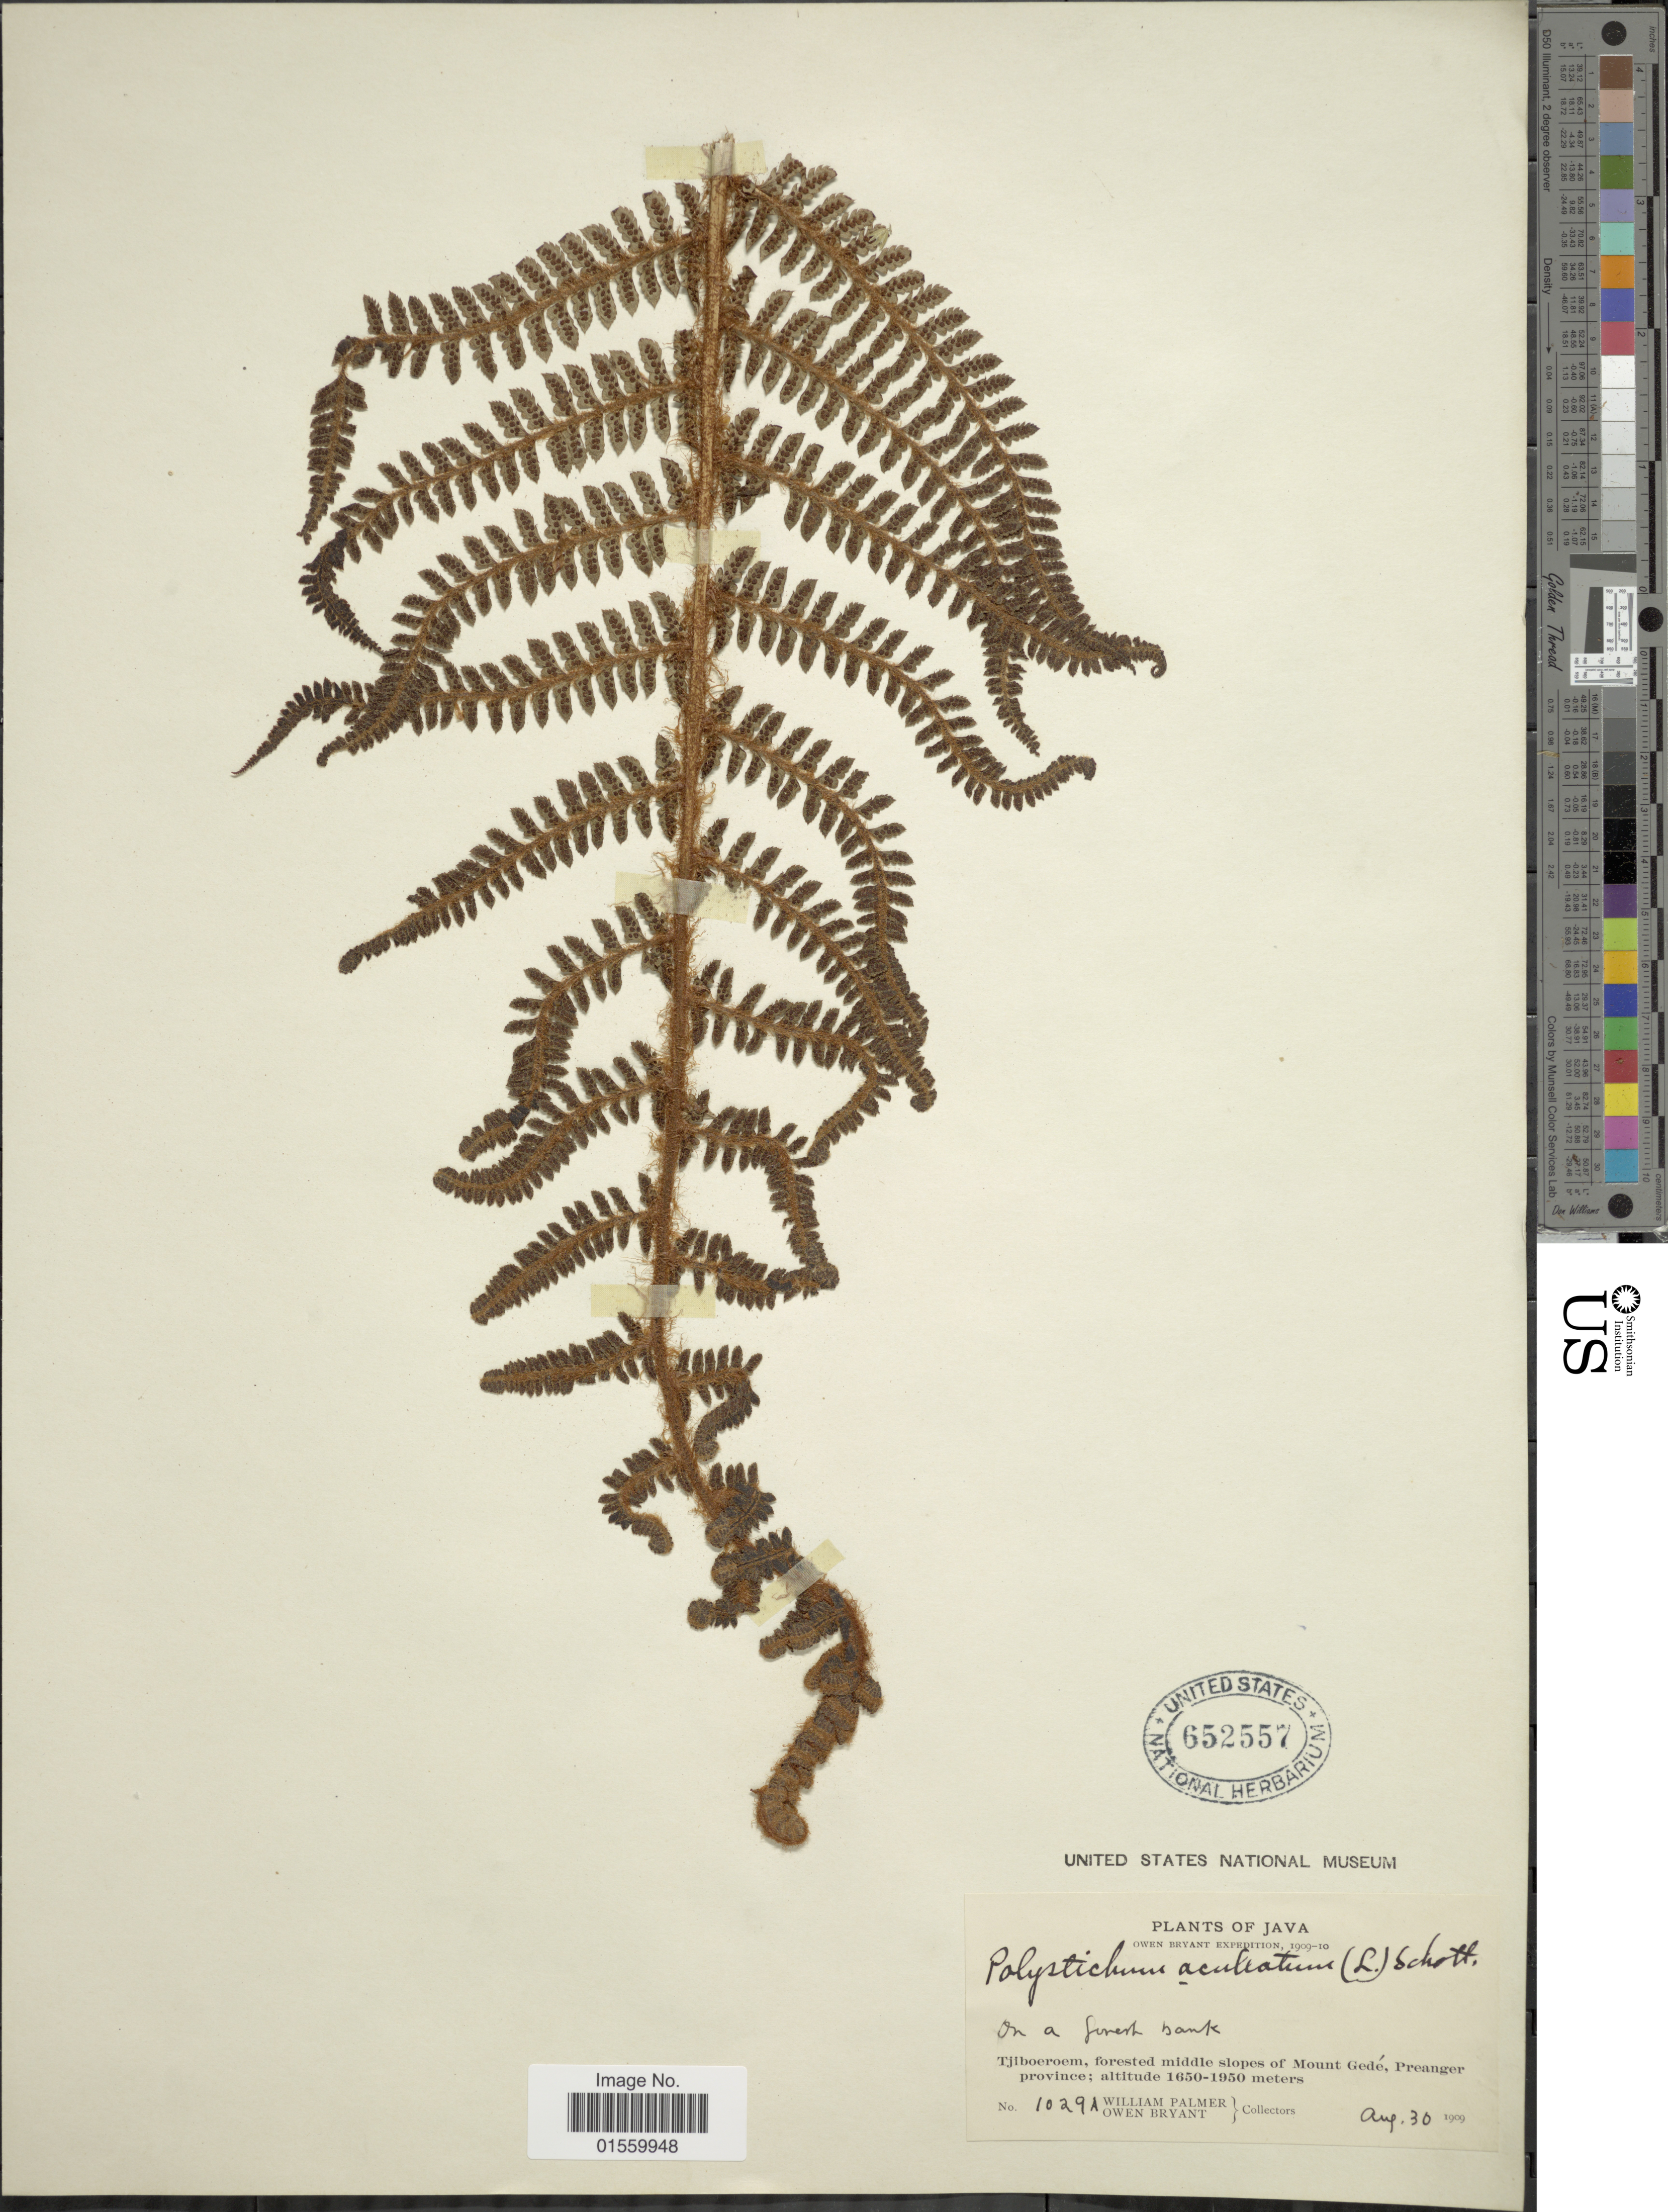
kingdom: Plantae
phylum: Tracheophyta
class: Polypodiopsida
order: Polypodiales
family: Dryopteridaceae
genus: Polystichum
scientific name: Polystichum mucronifolium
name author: (Blume) C. Presl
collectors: W. Palmer & O. Bryant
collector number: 1029A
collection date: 1909-08-30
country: Indonesia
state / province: Java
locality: Tjiboeroem, forested middle slopes of Mount Gede, Preanger province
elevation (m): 1650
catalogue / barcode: US 652557